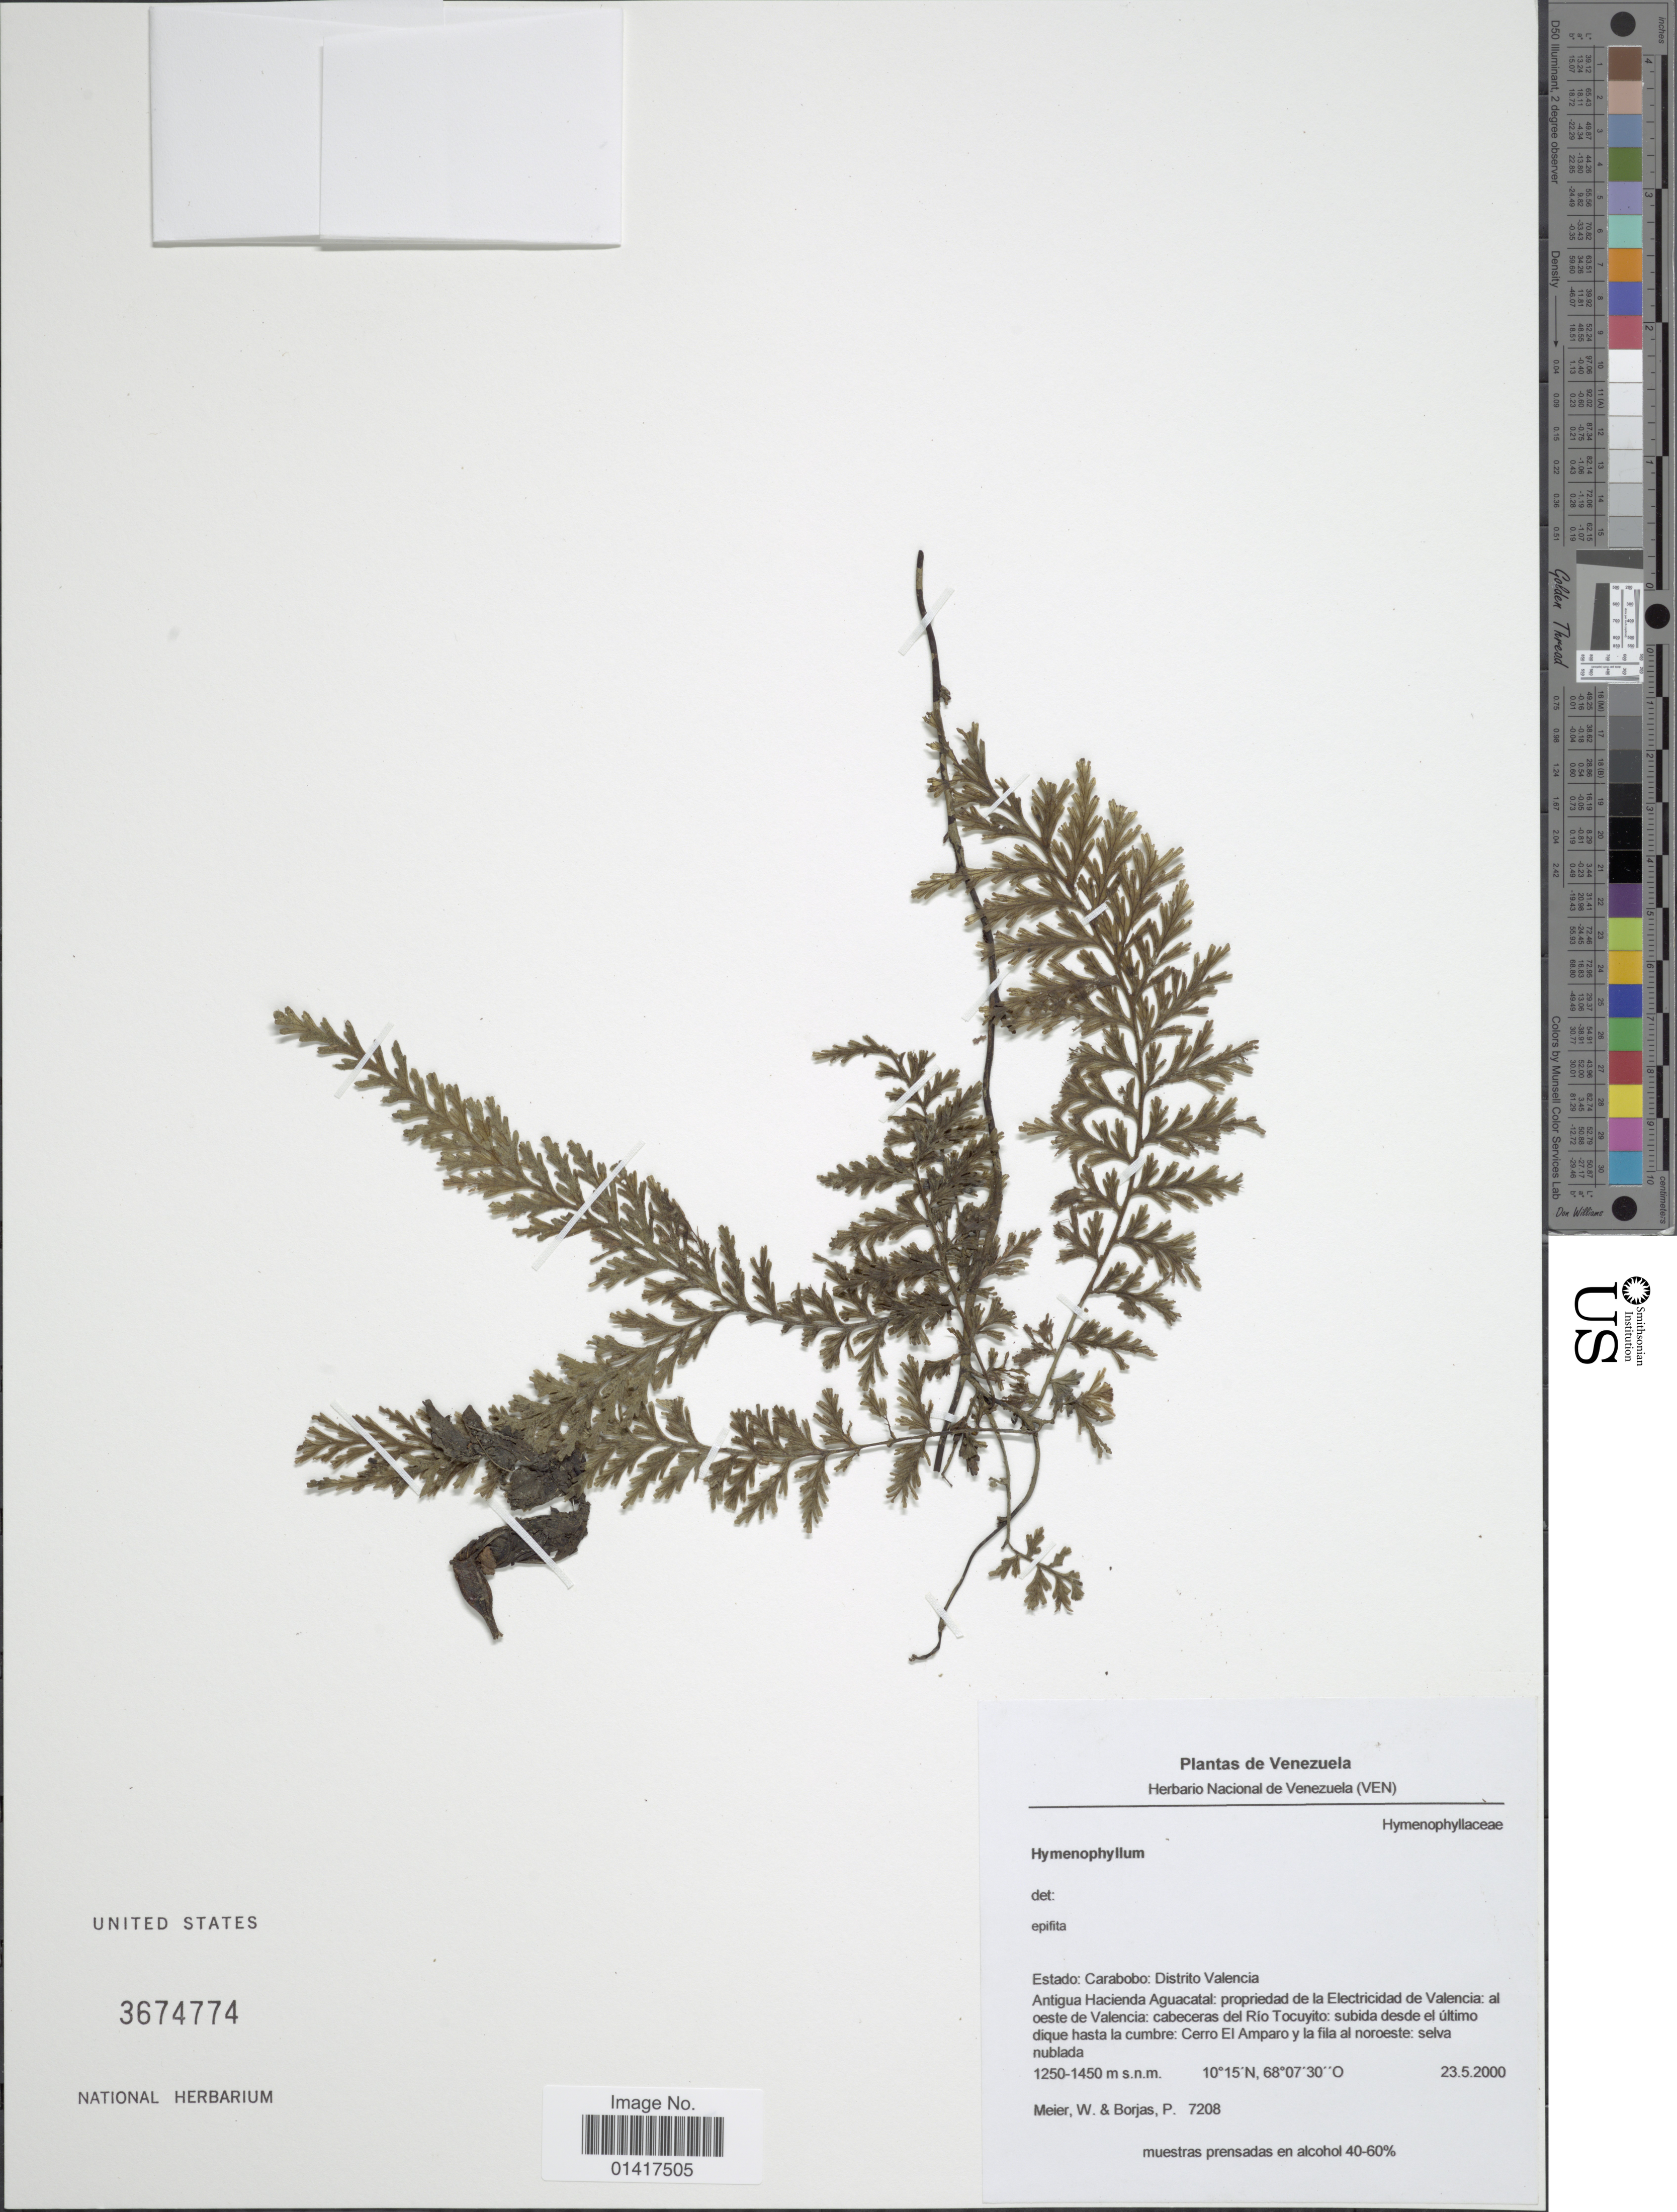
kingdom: Plantae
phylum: Tracheophyta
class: Polypodiopsida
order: Hymenophyllales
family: Hymenophyllaceae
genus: Hymenophyllum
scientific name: Hymenophyllum sp.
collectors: W. Meier & P. Borjas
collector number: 7208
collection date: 2000-05-23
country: Venezuela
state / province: Carabobo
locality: Distrito Valencia. Antigua Hacienda Aguacatal: propriedad de la Electricidad de Valencia: al oeste de Valencia; cabeceras del Rio Tocuyito: subida desde el ultimo dique hasta la cumbre: Cerro El Amparo y la fila al noroeste: selva nublado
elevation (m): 1250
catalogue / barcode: US 3674774